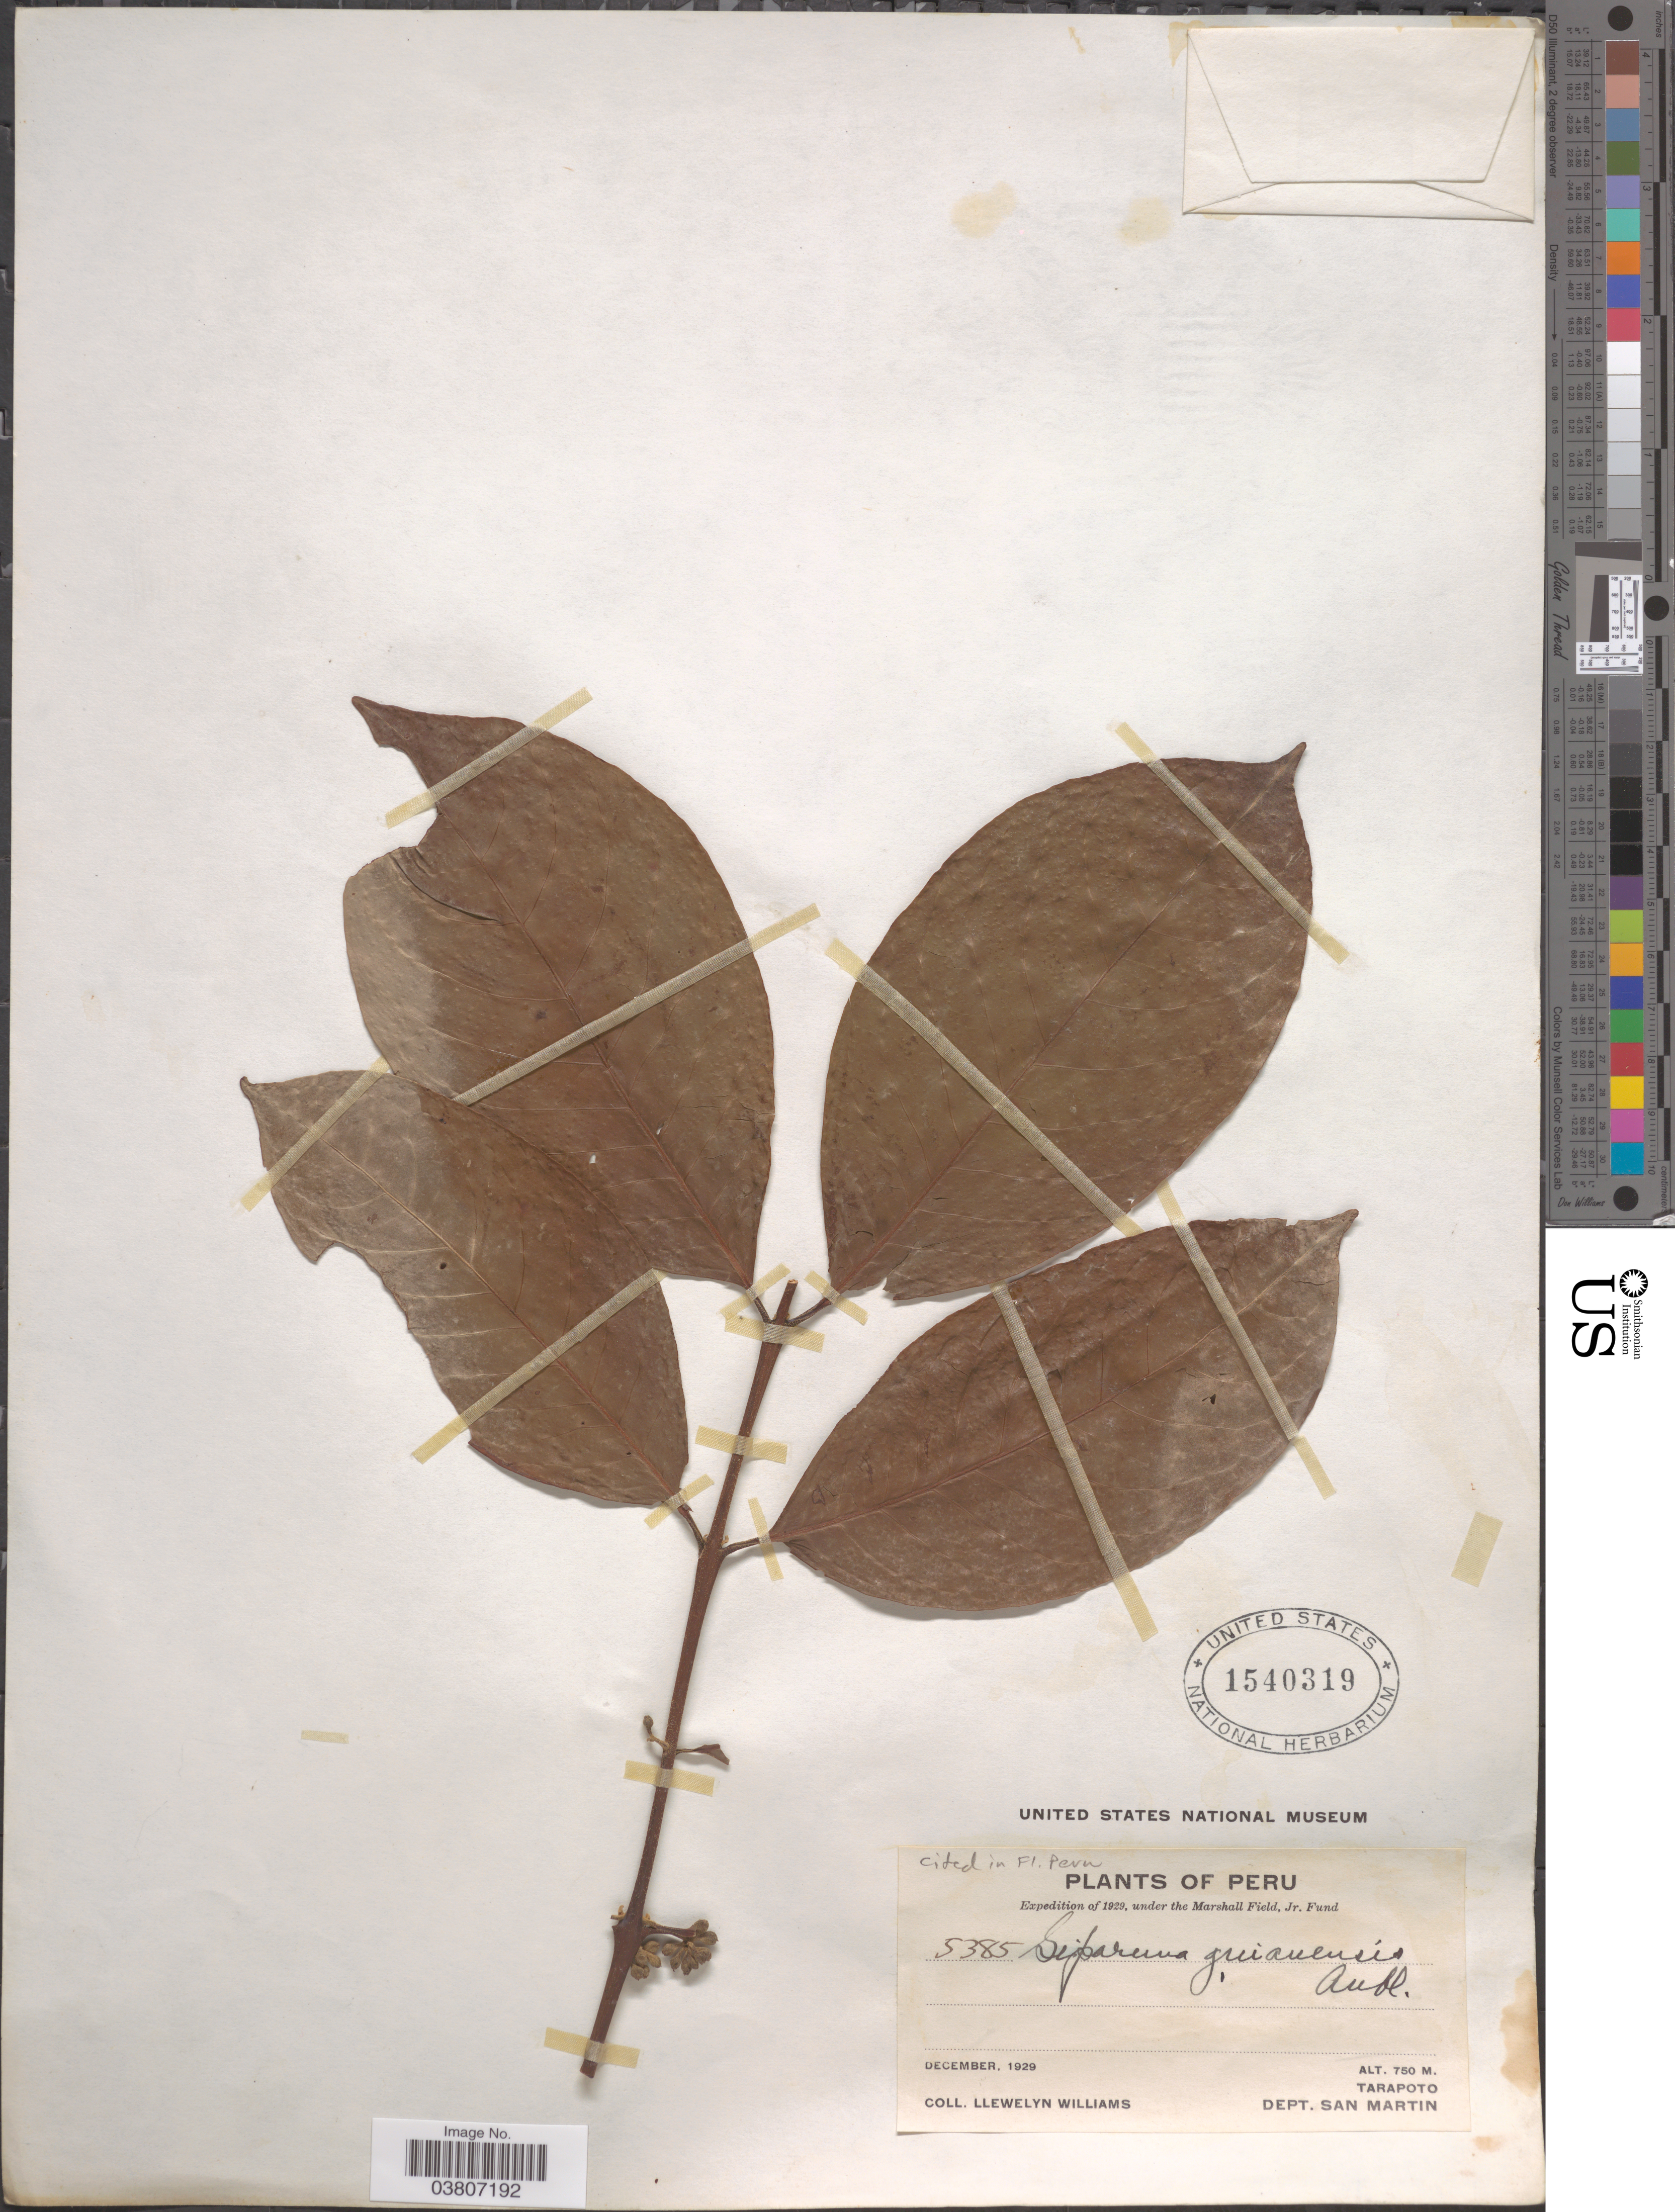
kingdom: Plantae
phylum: Tracheophyta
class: Magnoliopsida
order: Laurales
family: Siparunaceae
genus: Siparuna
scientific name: Siparuna guianensis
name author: Aubl.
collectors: Ll. Williams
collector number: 5385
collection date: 1929-12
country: Peru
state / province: San Martín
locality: Tarapoto, Dept. San Martin.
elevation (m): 750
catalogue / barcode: US 1540319